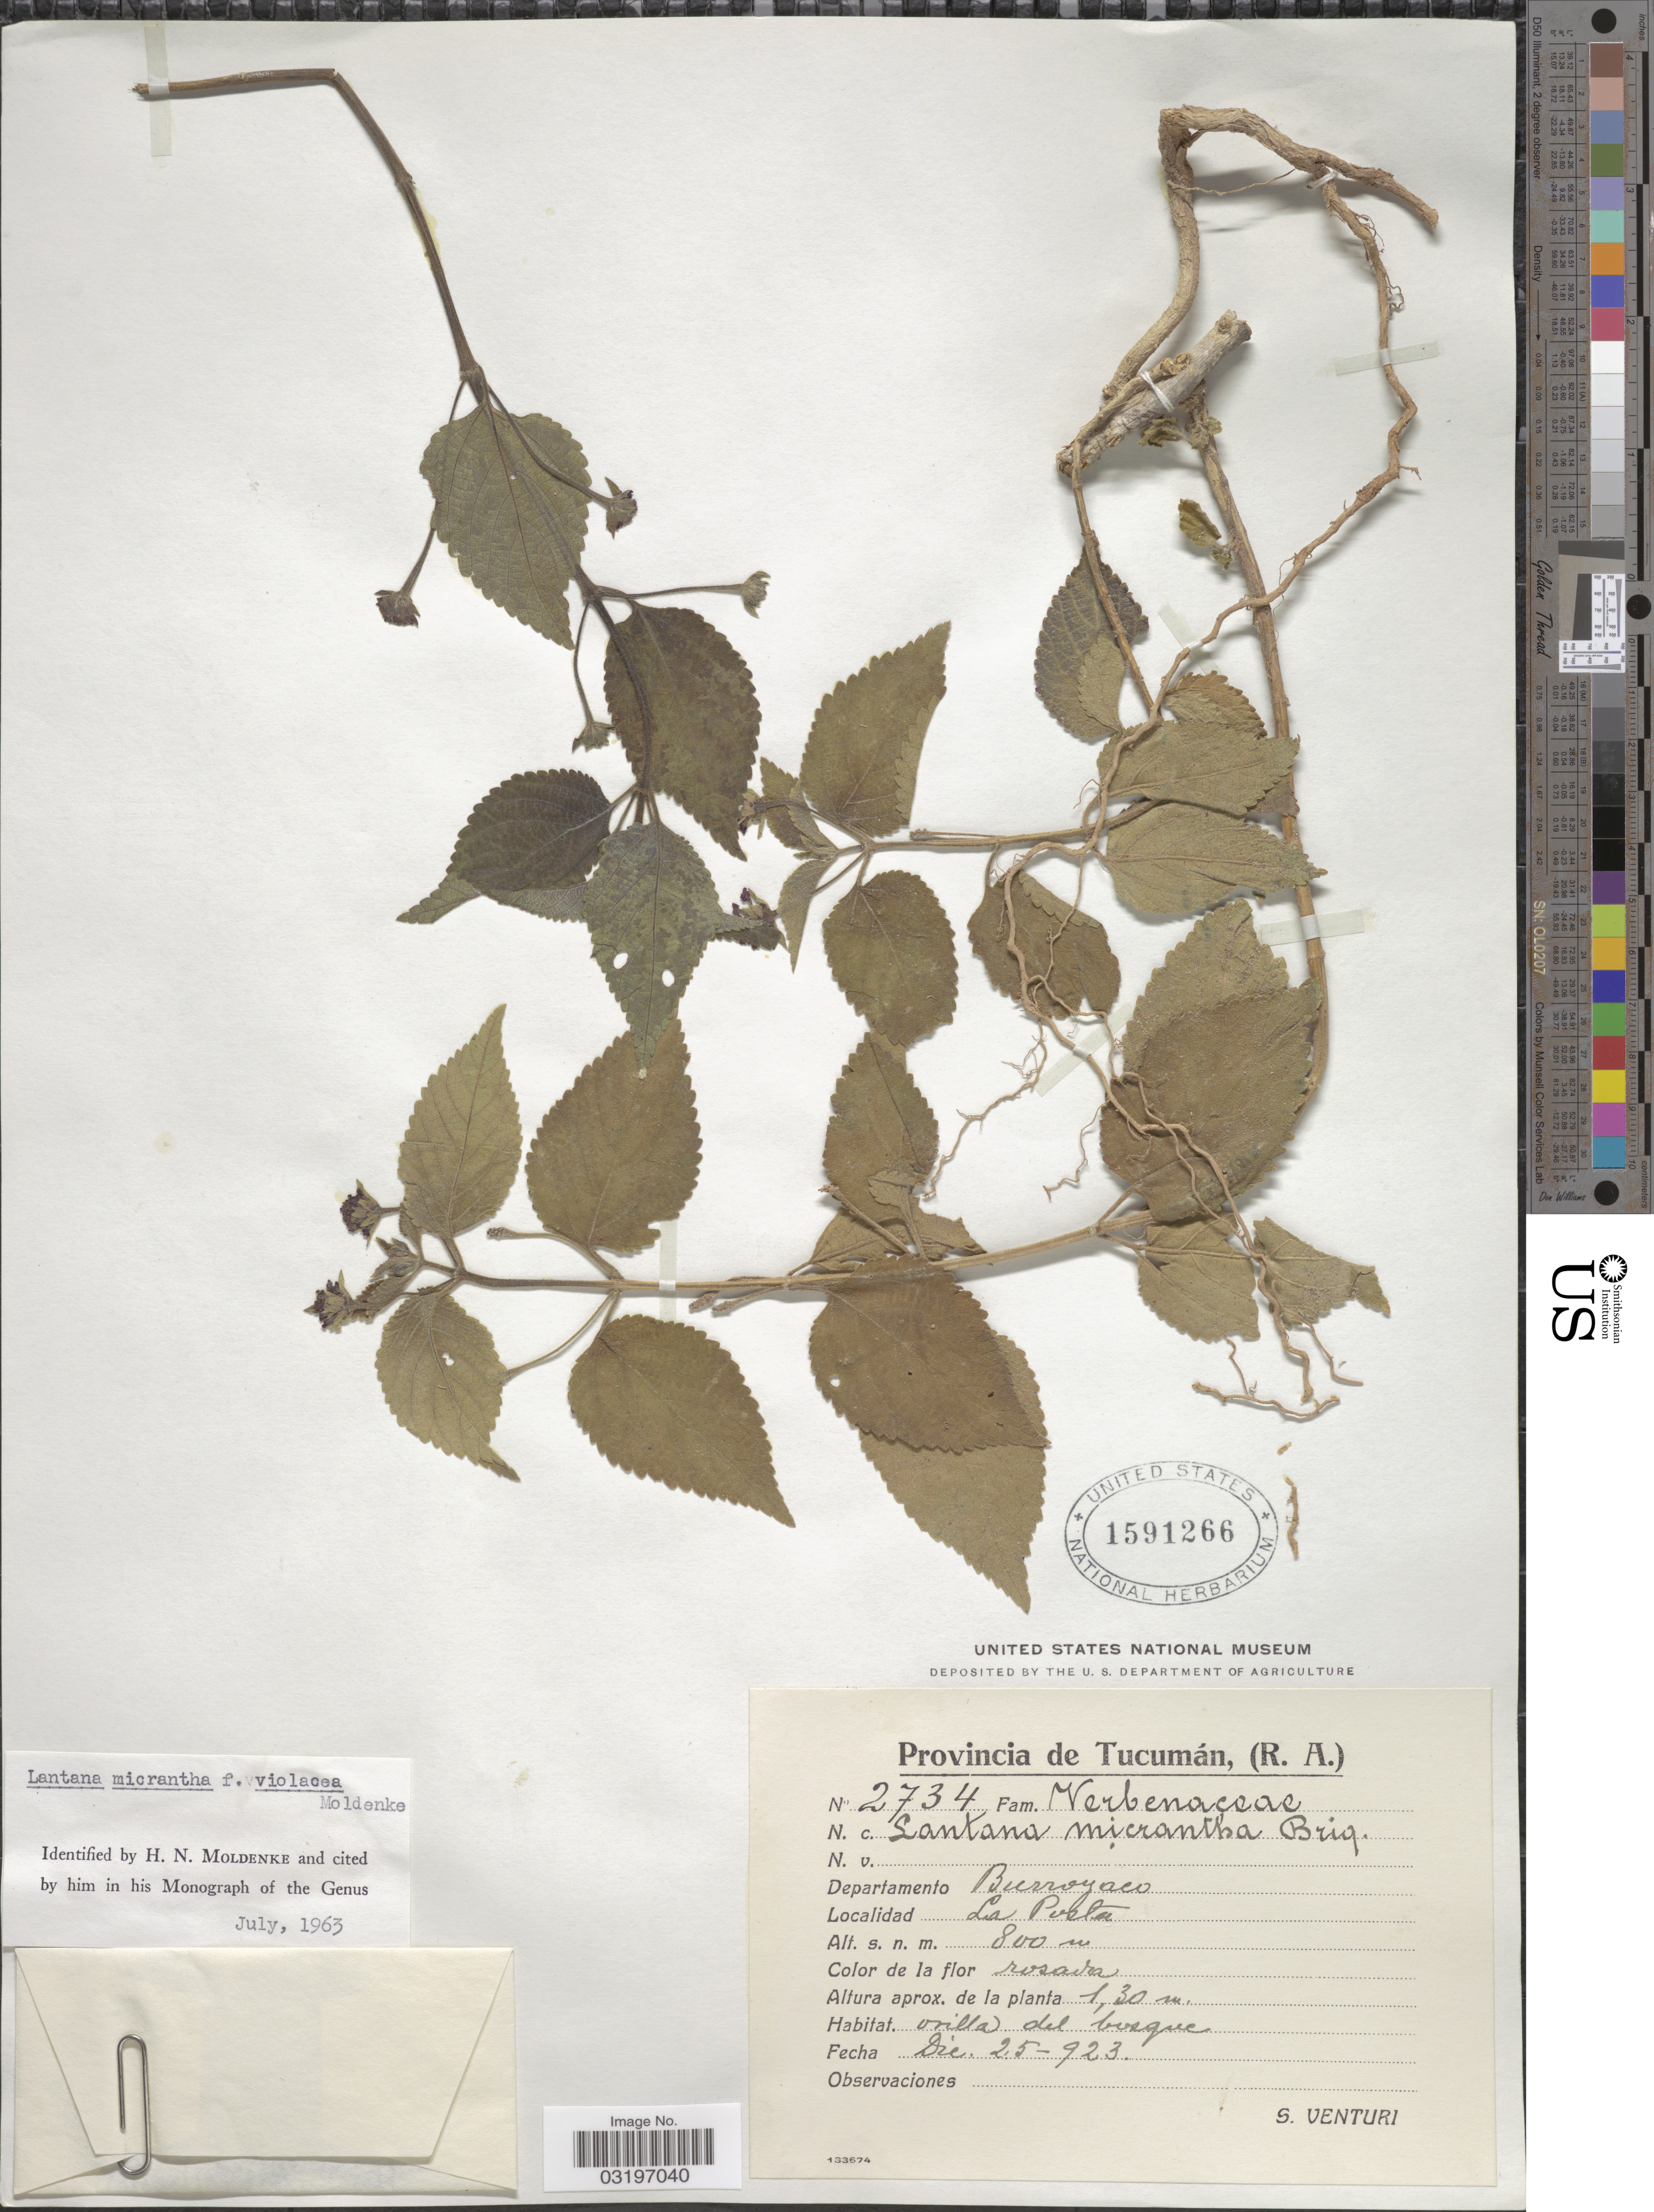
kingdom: Plantae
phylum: Tracheophyta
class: Magnoliopsida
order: Lamiales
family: Verbenaceae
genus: Lantana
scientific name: Lantana micrantha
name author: Briq.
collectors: S. Venturi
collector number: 2734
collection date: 1923-12-25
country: Argentina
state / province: Tucuman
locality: Departamento Burroyaco. La Posta.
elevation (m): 800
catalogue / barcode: US 1591266